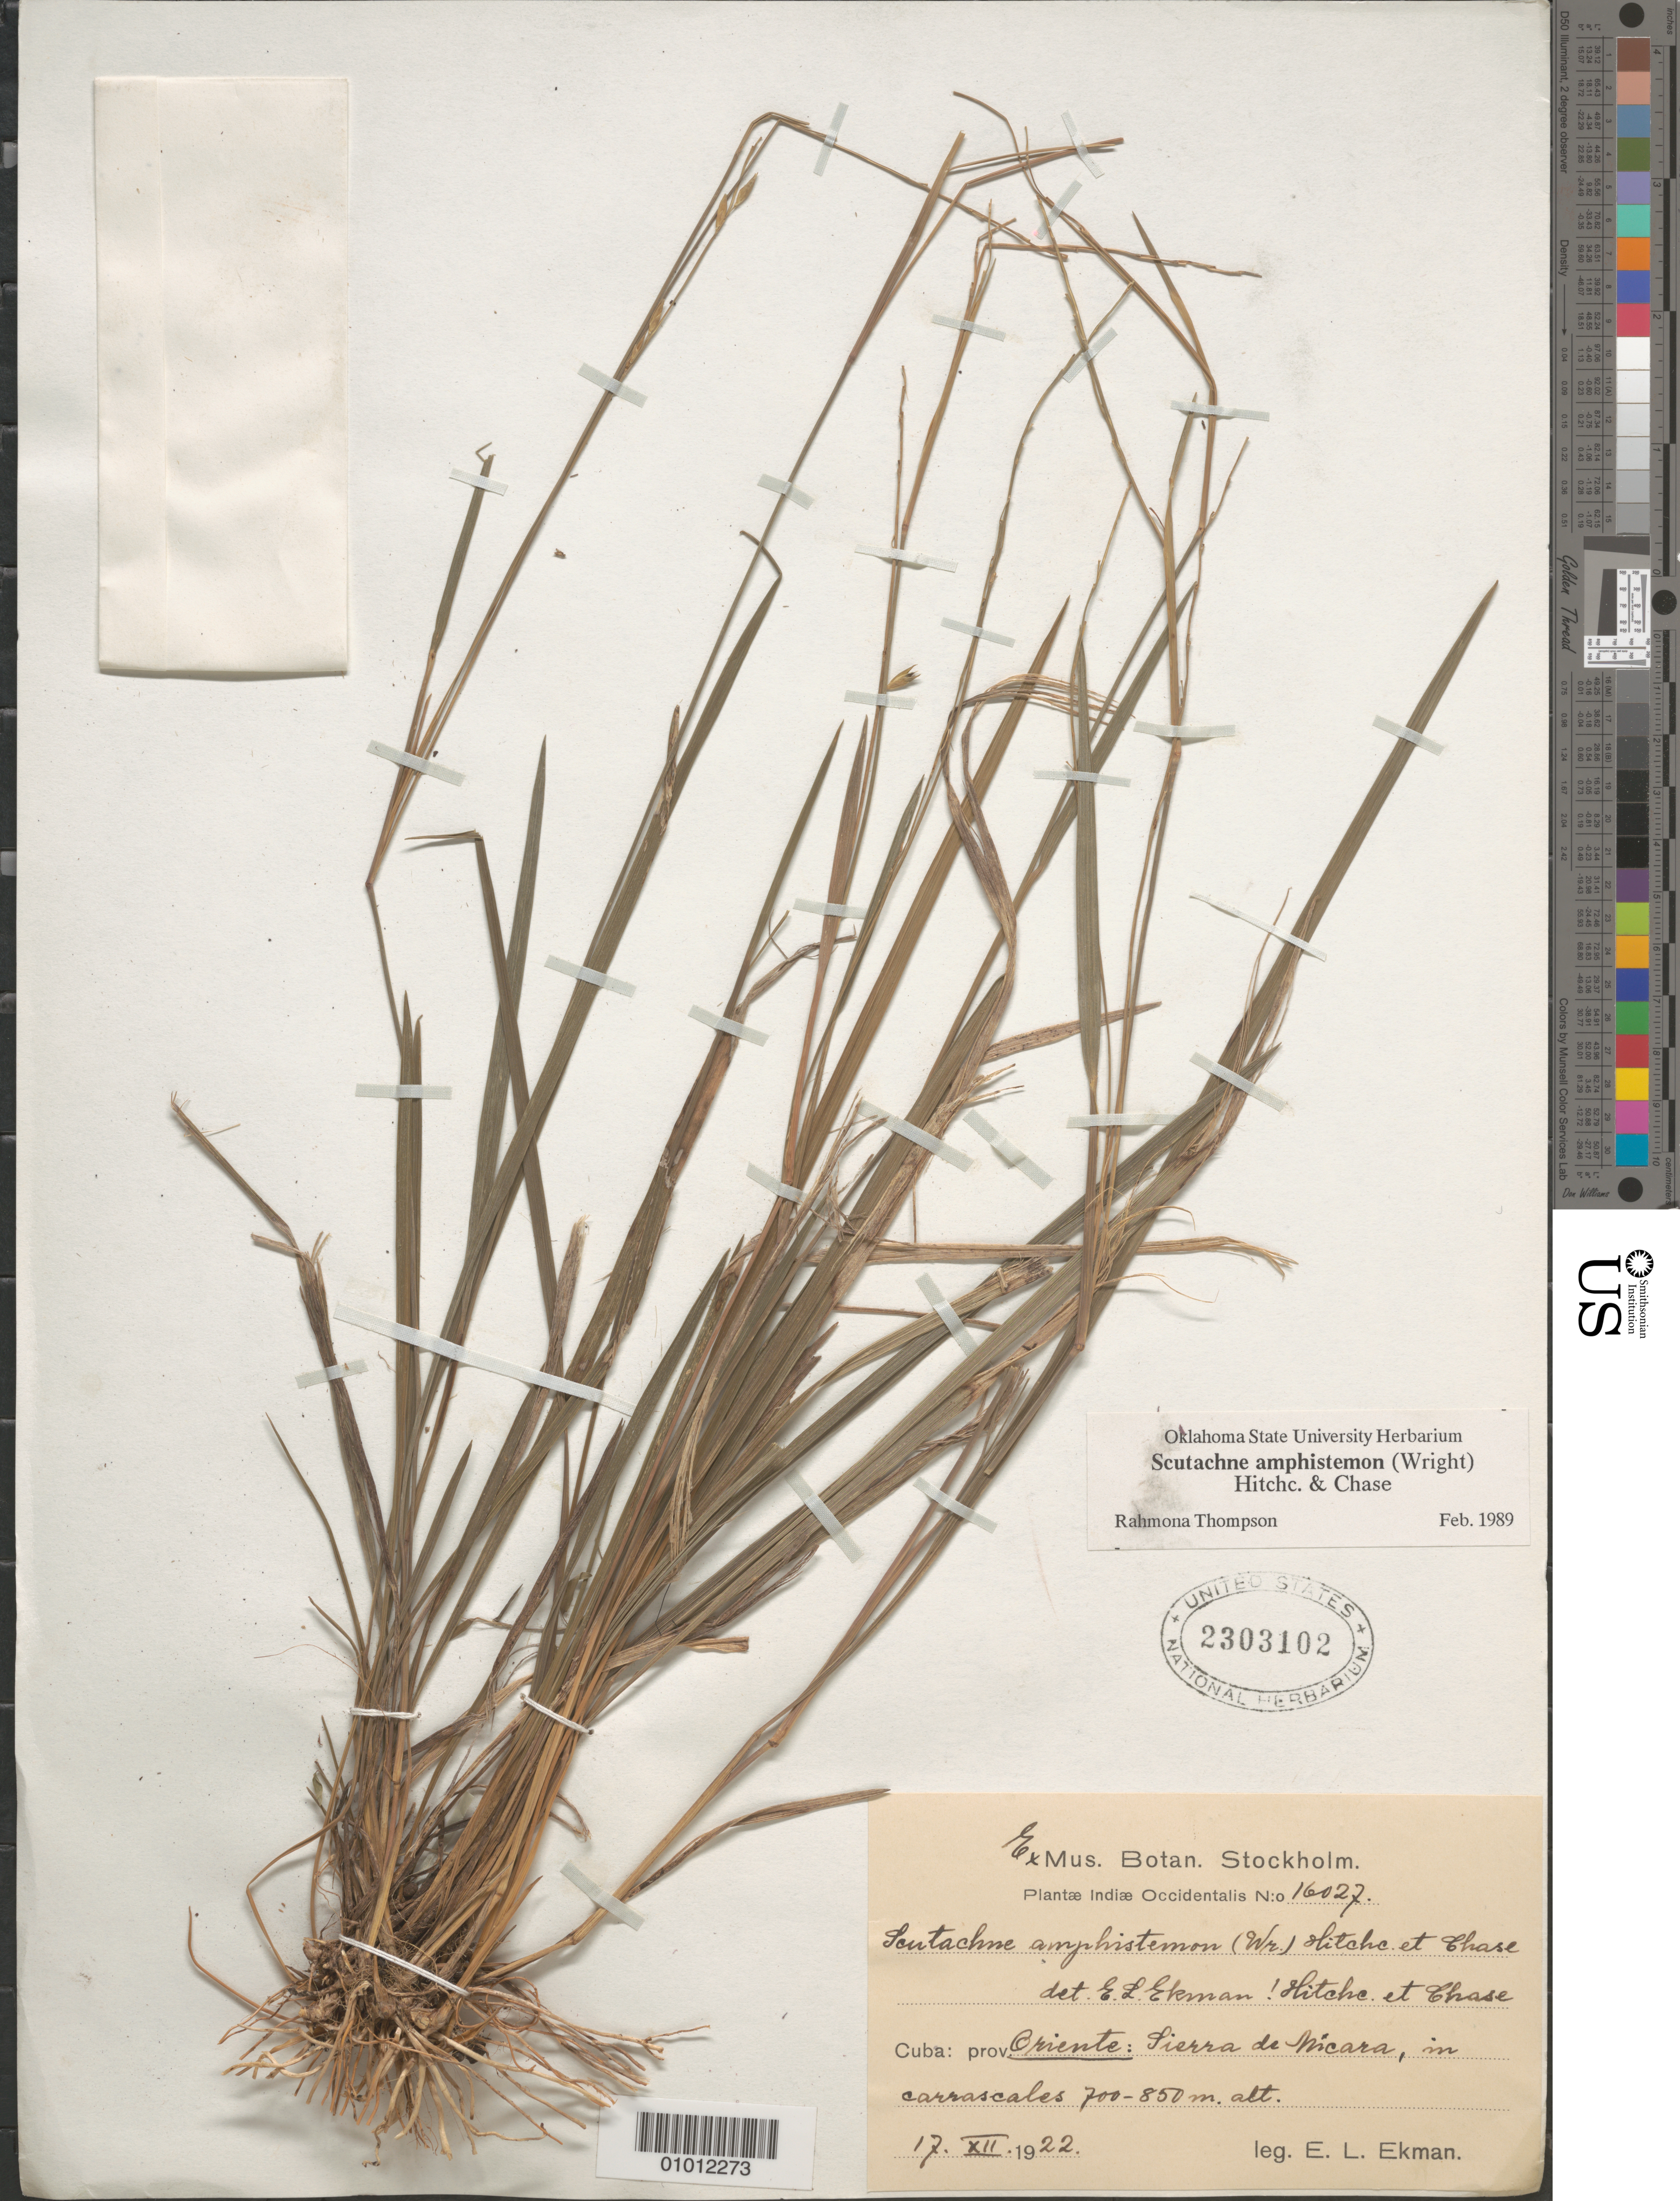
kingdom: Plantae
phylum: Tracheophyta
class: Liliopsida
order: Poales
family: Poaceae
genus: Scutachne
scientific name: Scutachne amphistemon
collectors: E. L. Ekman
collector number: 16027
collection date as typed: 17 Jul 1922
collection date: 1922-07-17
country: Cuba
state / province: Oriente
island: Cuba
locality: Sierra de Micara, in carrascales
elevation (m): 700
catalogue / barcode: US 2303102